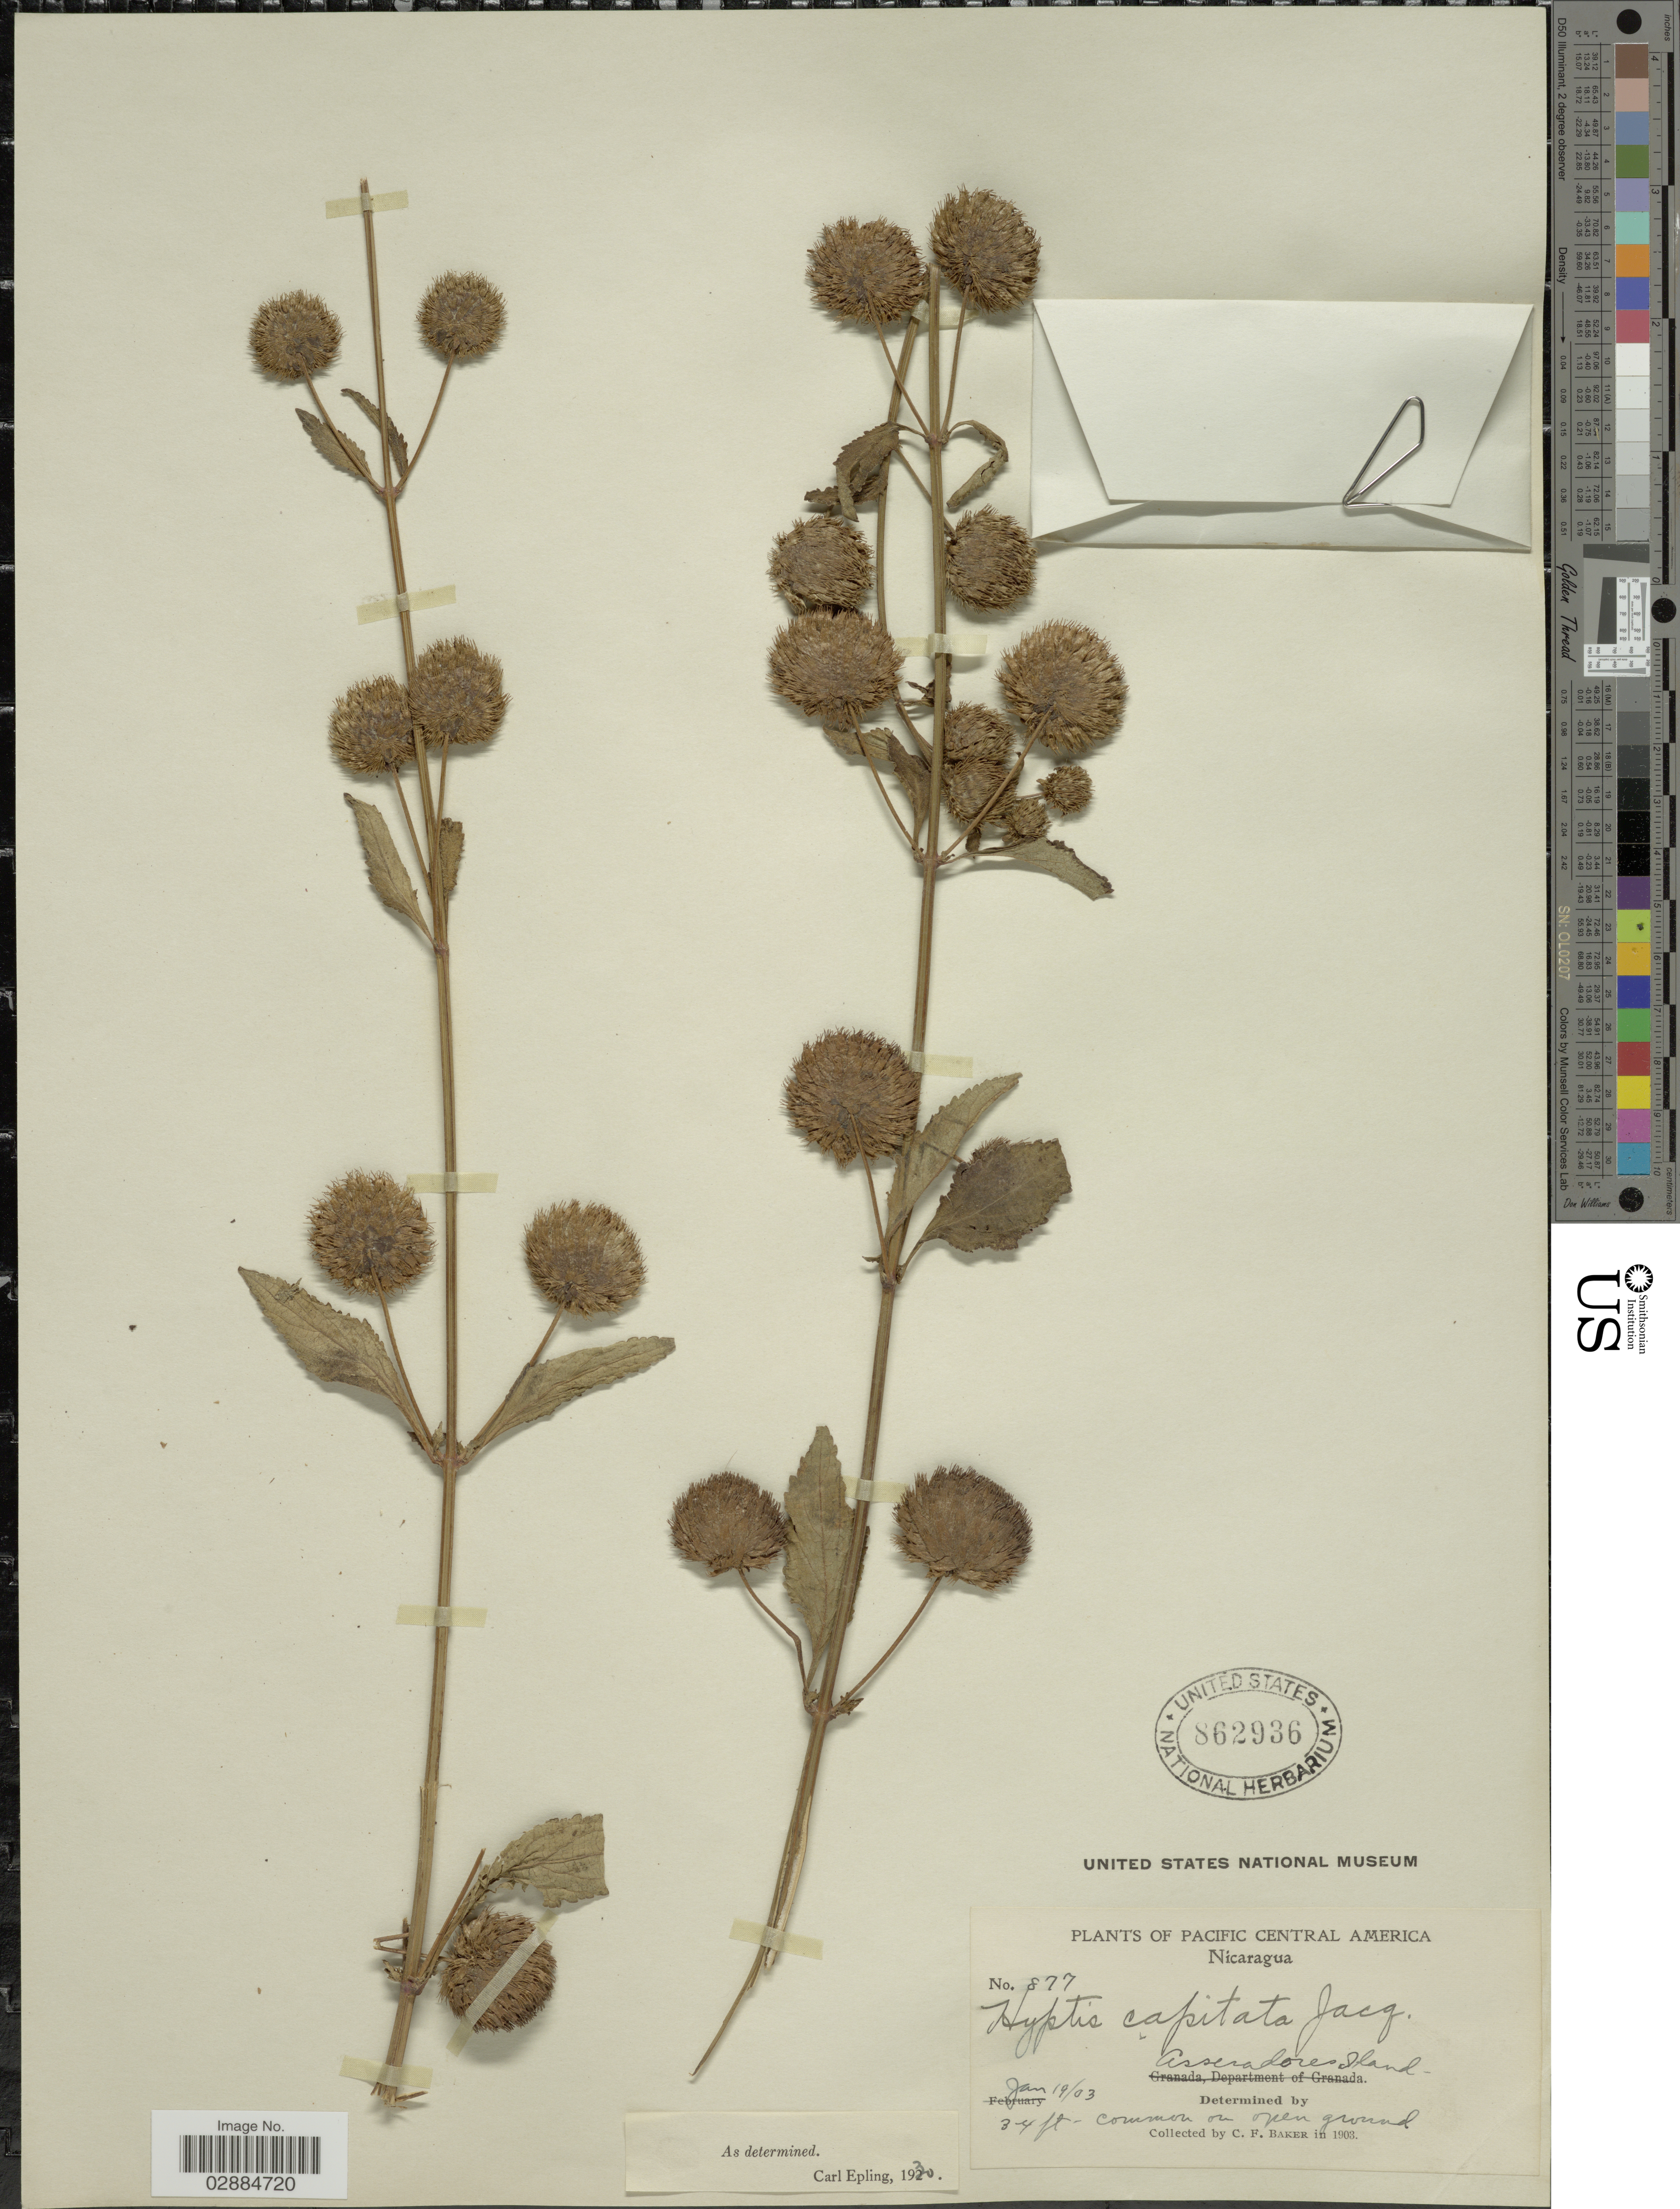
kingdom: Plantae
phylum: Tracheophyta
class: Magnoliopsida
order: Lamiales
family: Lamiaceae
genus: Hyptis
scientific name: Hyptis capitata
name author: Jacq.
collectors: C. F. Baker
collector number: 877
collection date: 1903-01-19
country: Nicaragua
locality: Asseradores Island.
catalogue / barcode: US 862936